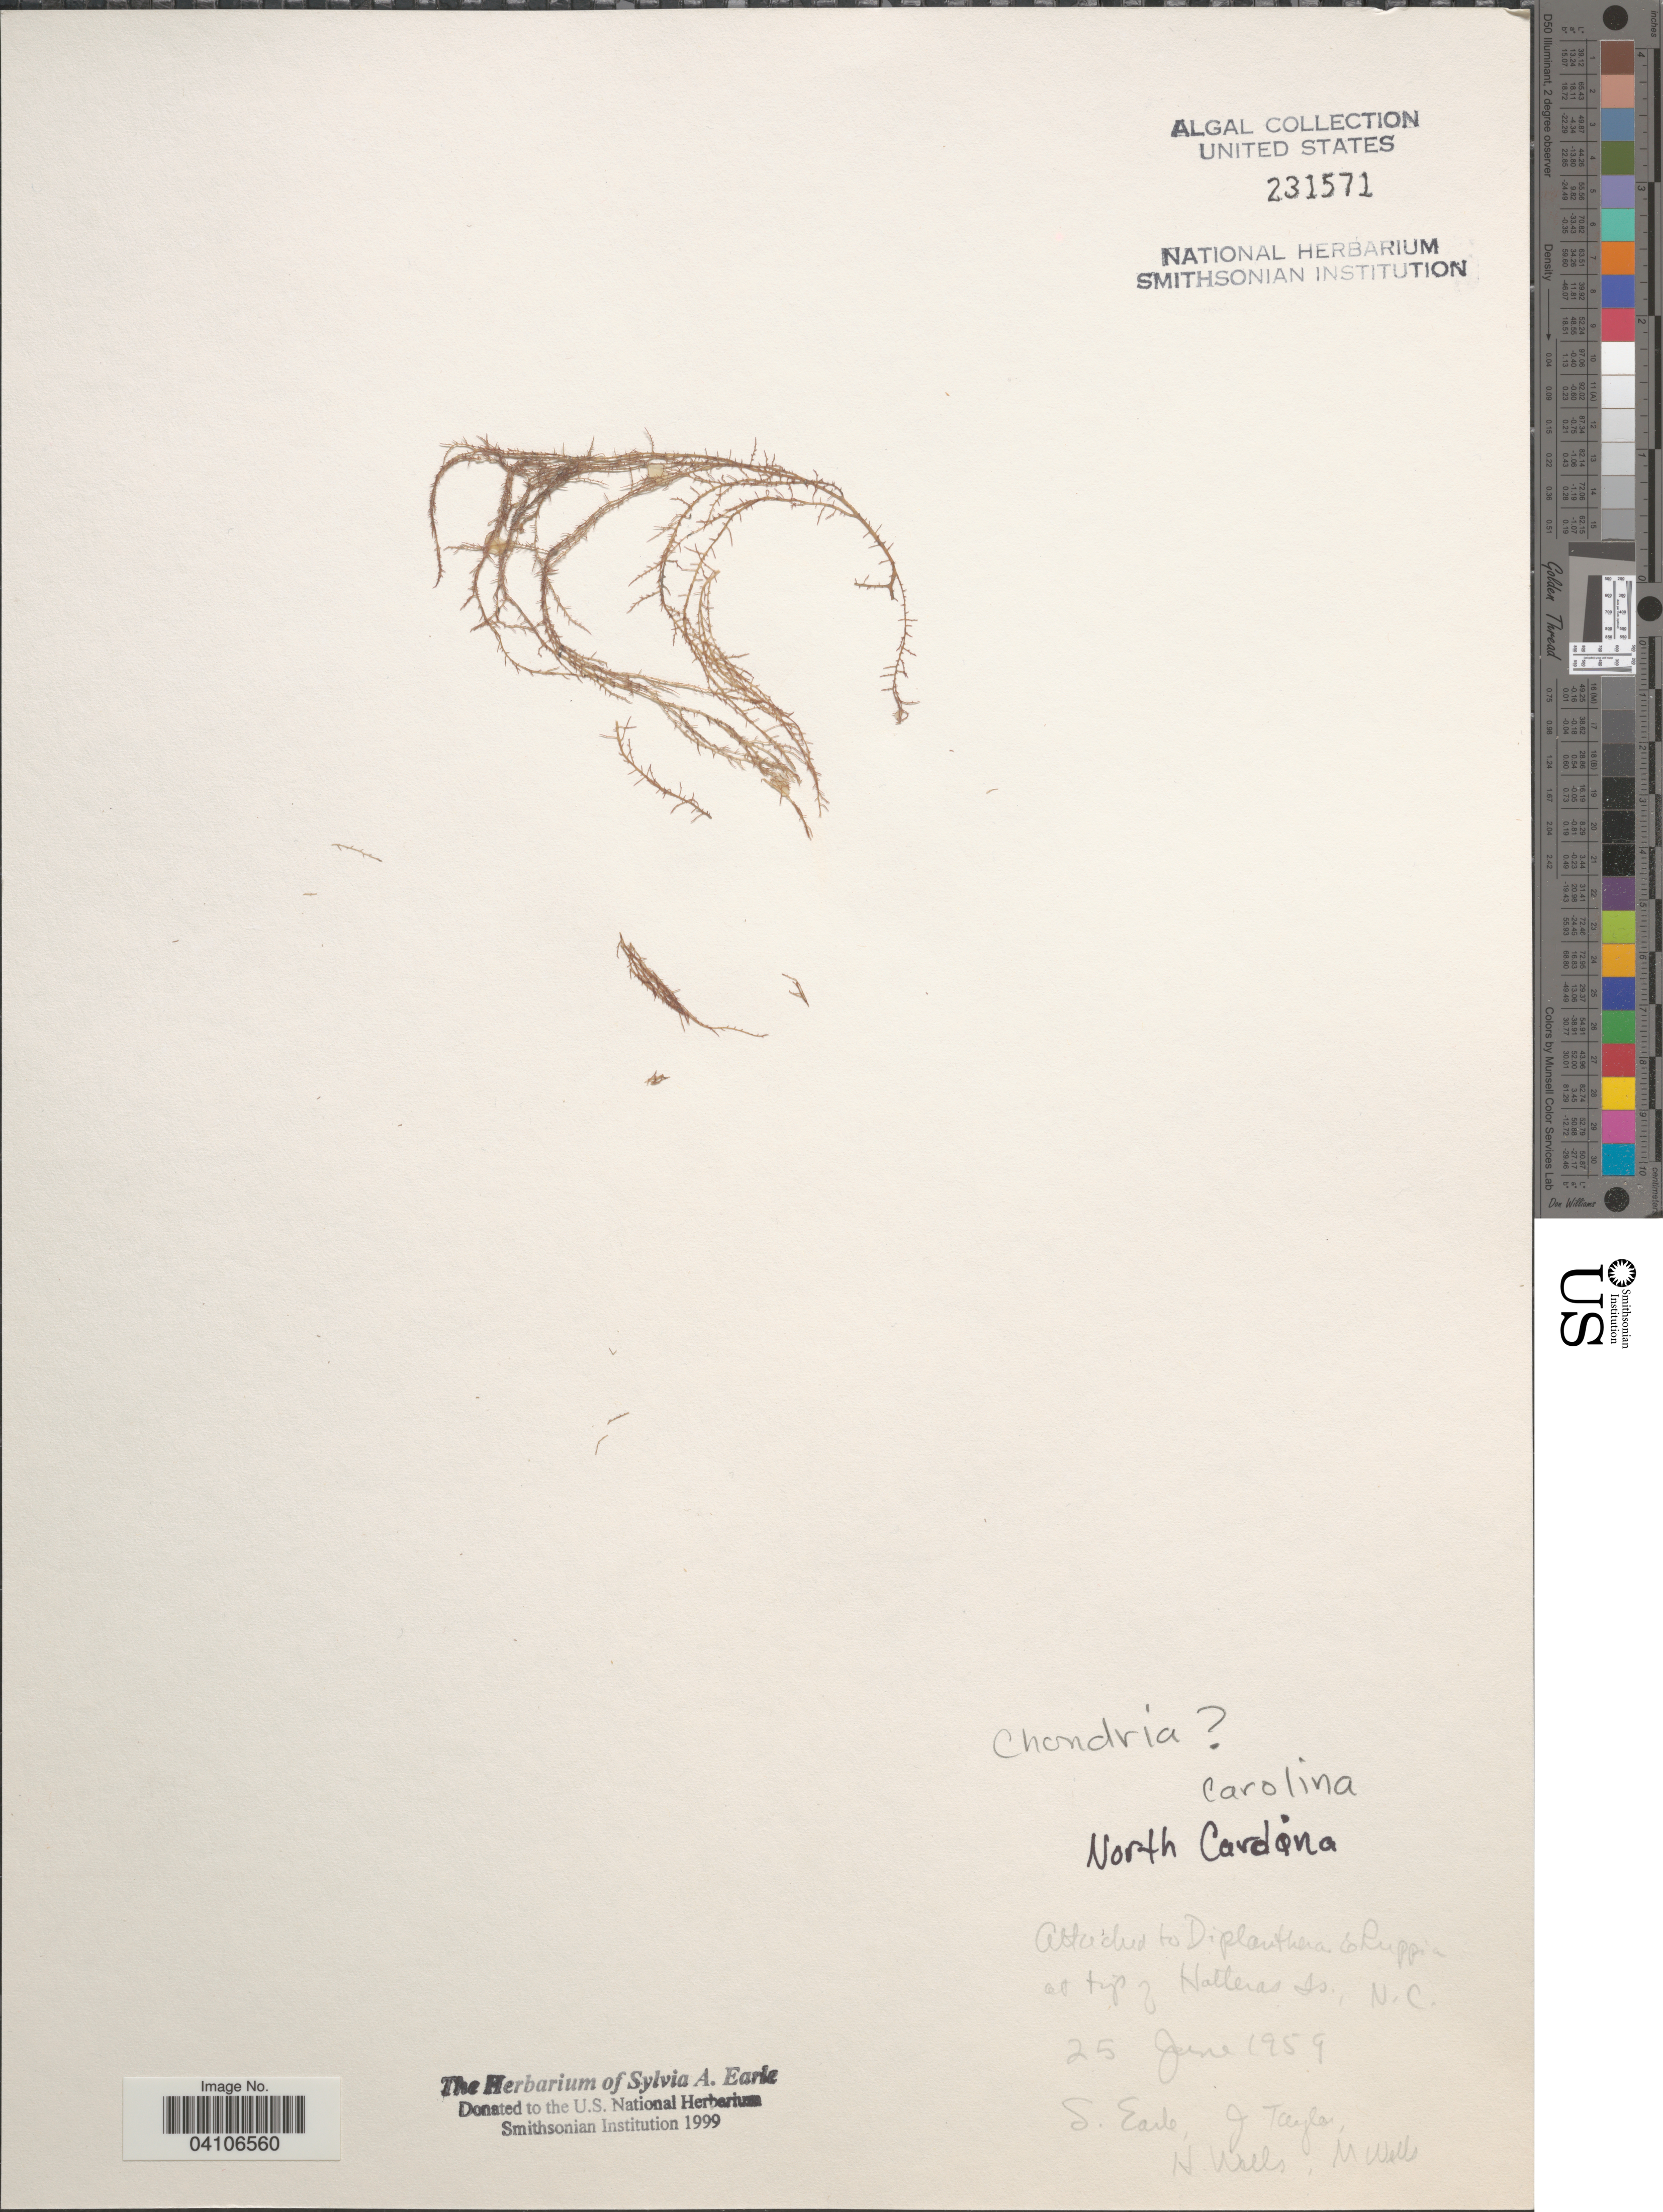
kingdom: Plantae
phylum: Rhodophyta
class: Florideophyceae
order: Ceramiales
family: Rhodomelaceae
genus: Chondria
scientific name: Chondria sp.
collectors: S. A. Earle, J. Taylor, N. Wells & M. Wells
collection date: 1959-06-25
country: United States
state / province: North Carolina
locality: At tip of Hatteras Is.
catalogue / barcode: US 231571